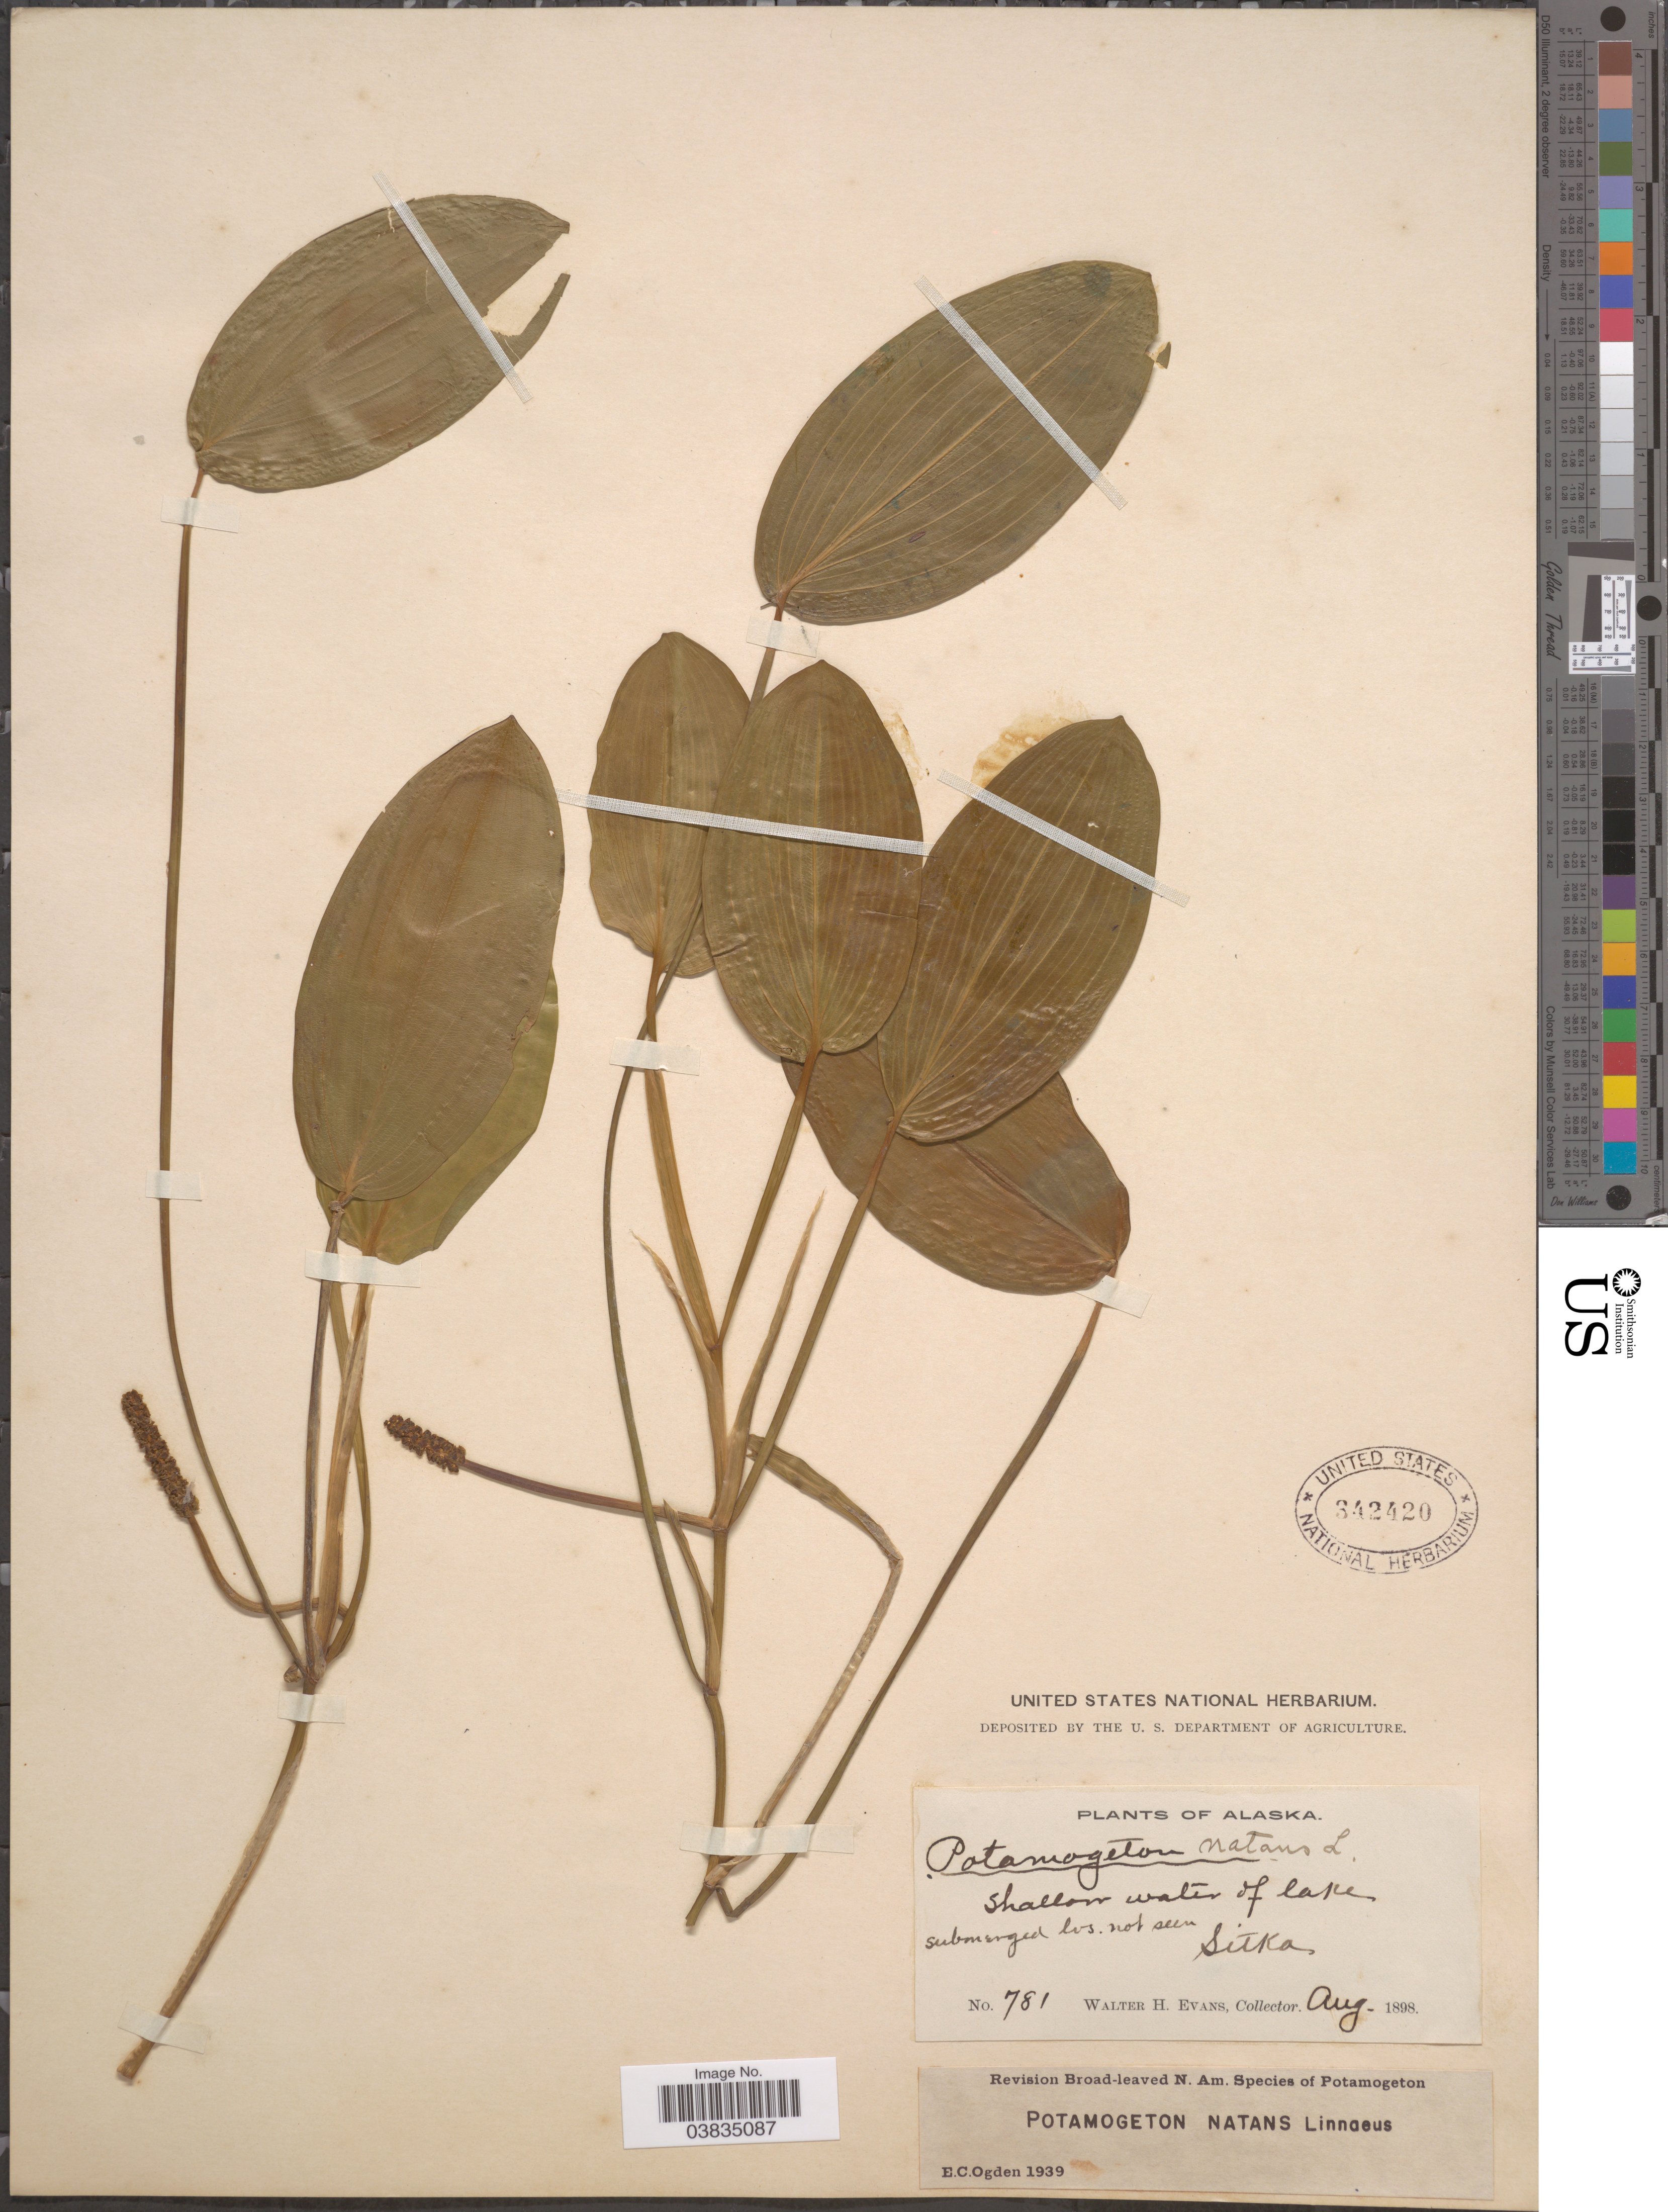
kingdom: Plantae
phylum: Tracheophyta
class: Liliopsida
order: Alismatales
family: Potamogetonaceae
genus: Potamogeton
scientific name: Potamogeton natans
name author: L.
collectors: W. H. Evans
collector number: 781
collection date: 1898-08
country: United States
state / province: Alaska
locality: Sitka.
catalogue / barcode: US 342420